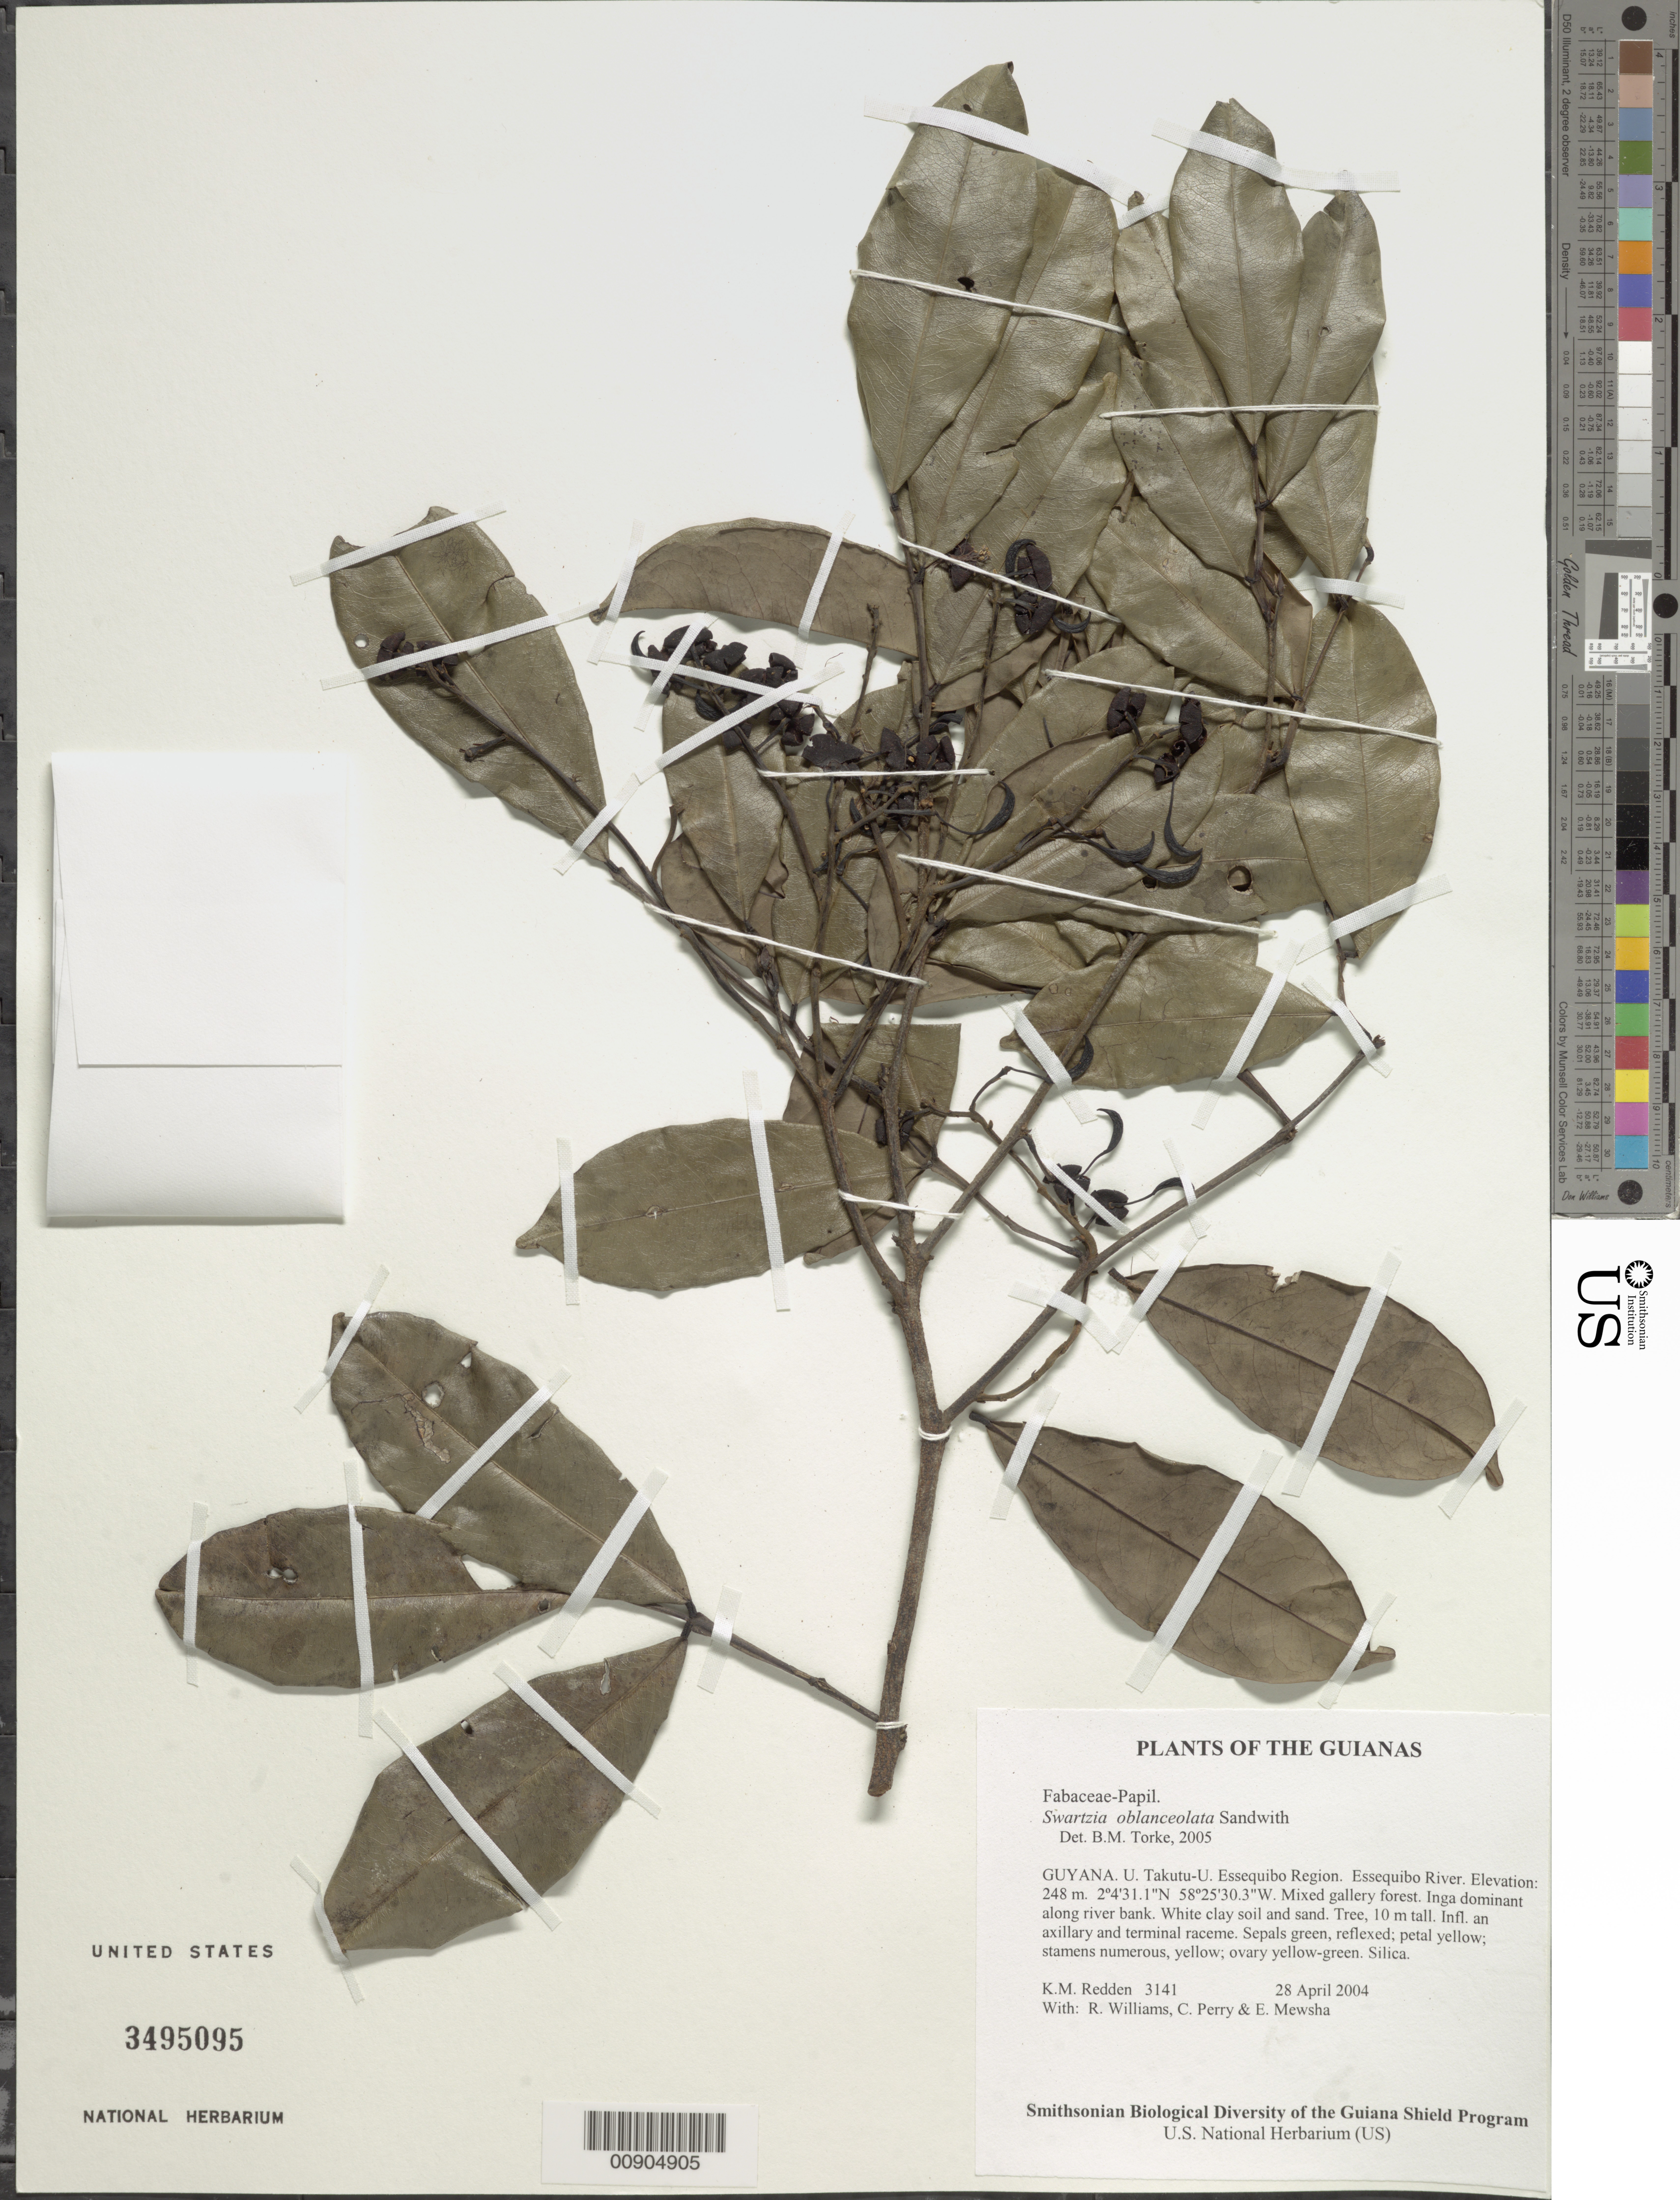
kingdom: Plantae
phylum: Tracheophyta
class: Magnoliopsida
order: Fabales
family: Fabaceae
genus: Swartzia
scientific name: Swartzia oblanceolata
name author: Sandwith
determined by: Torke, B. M., (MO)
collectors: K. M. Redden, R. Williams, C. Perry & E. Mewsha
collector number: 3141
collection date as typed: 28 April 2004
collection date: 2004-04-28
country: Guyana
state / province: U. Takutu-U. Essequibo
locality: Essequibo River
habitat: Mixed gallery forest. Inga dominant along river bank. White clay soil and sand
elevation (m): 248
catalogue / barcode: US 3495095